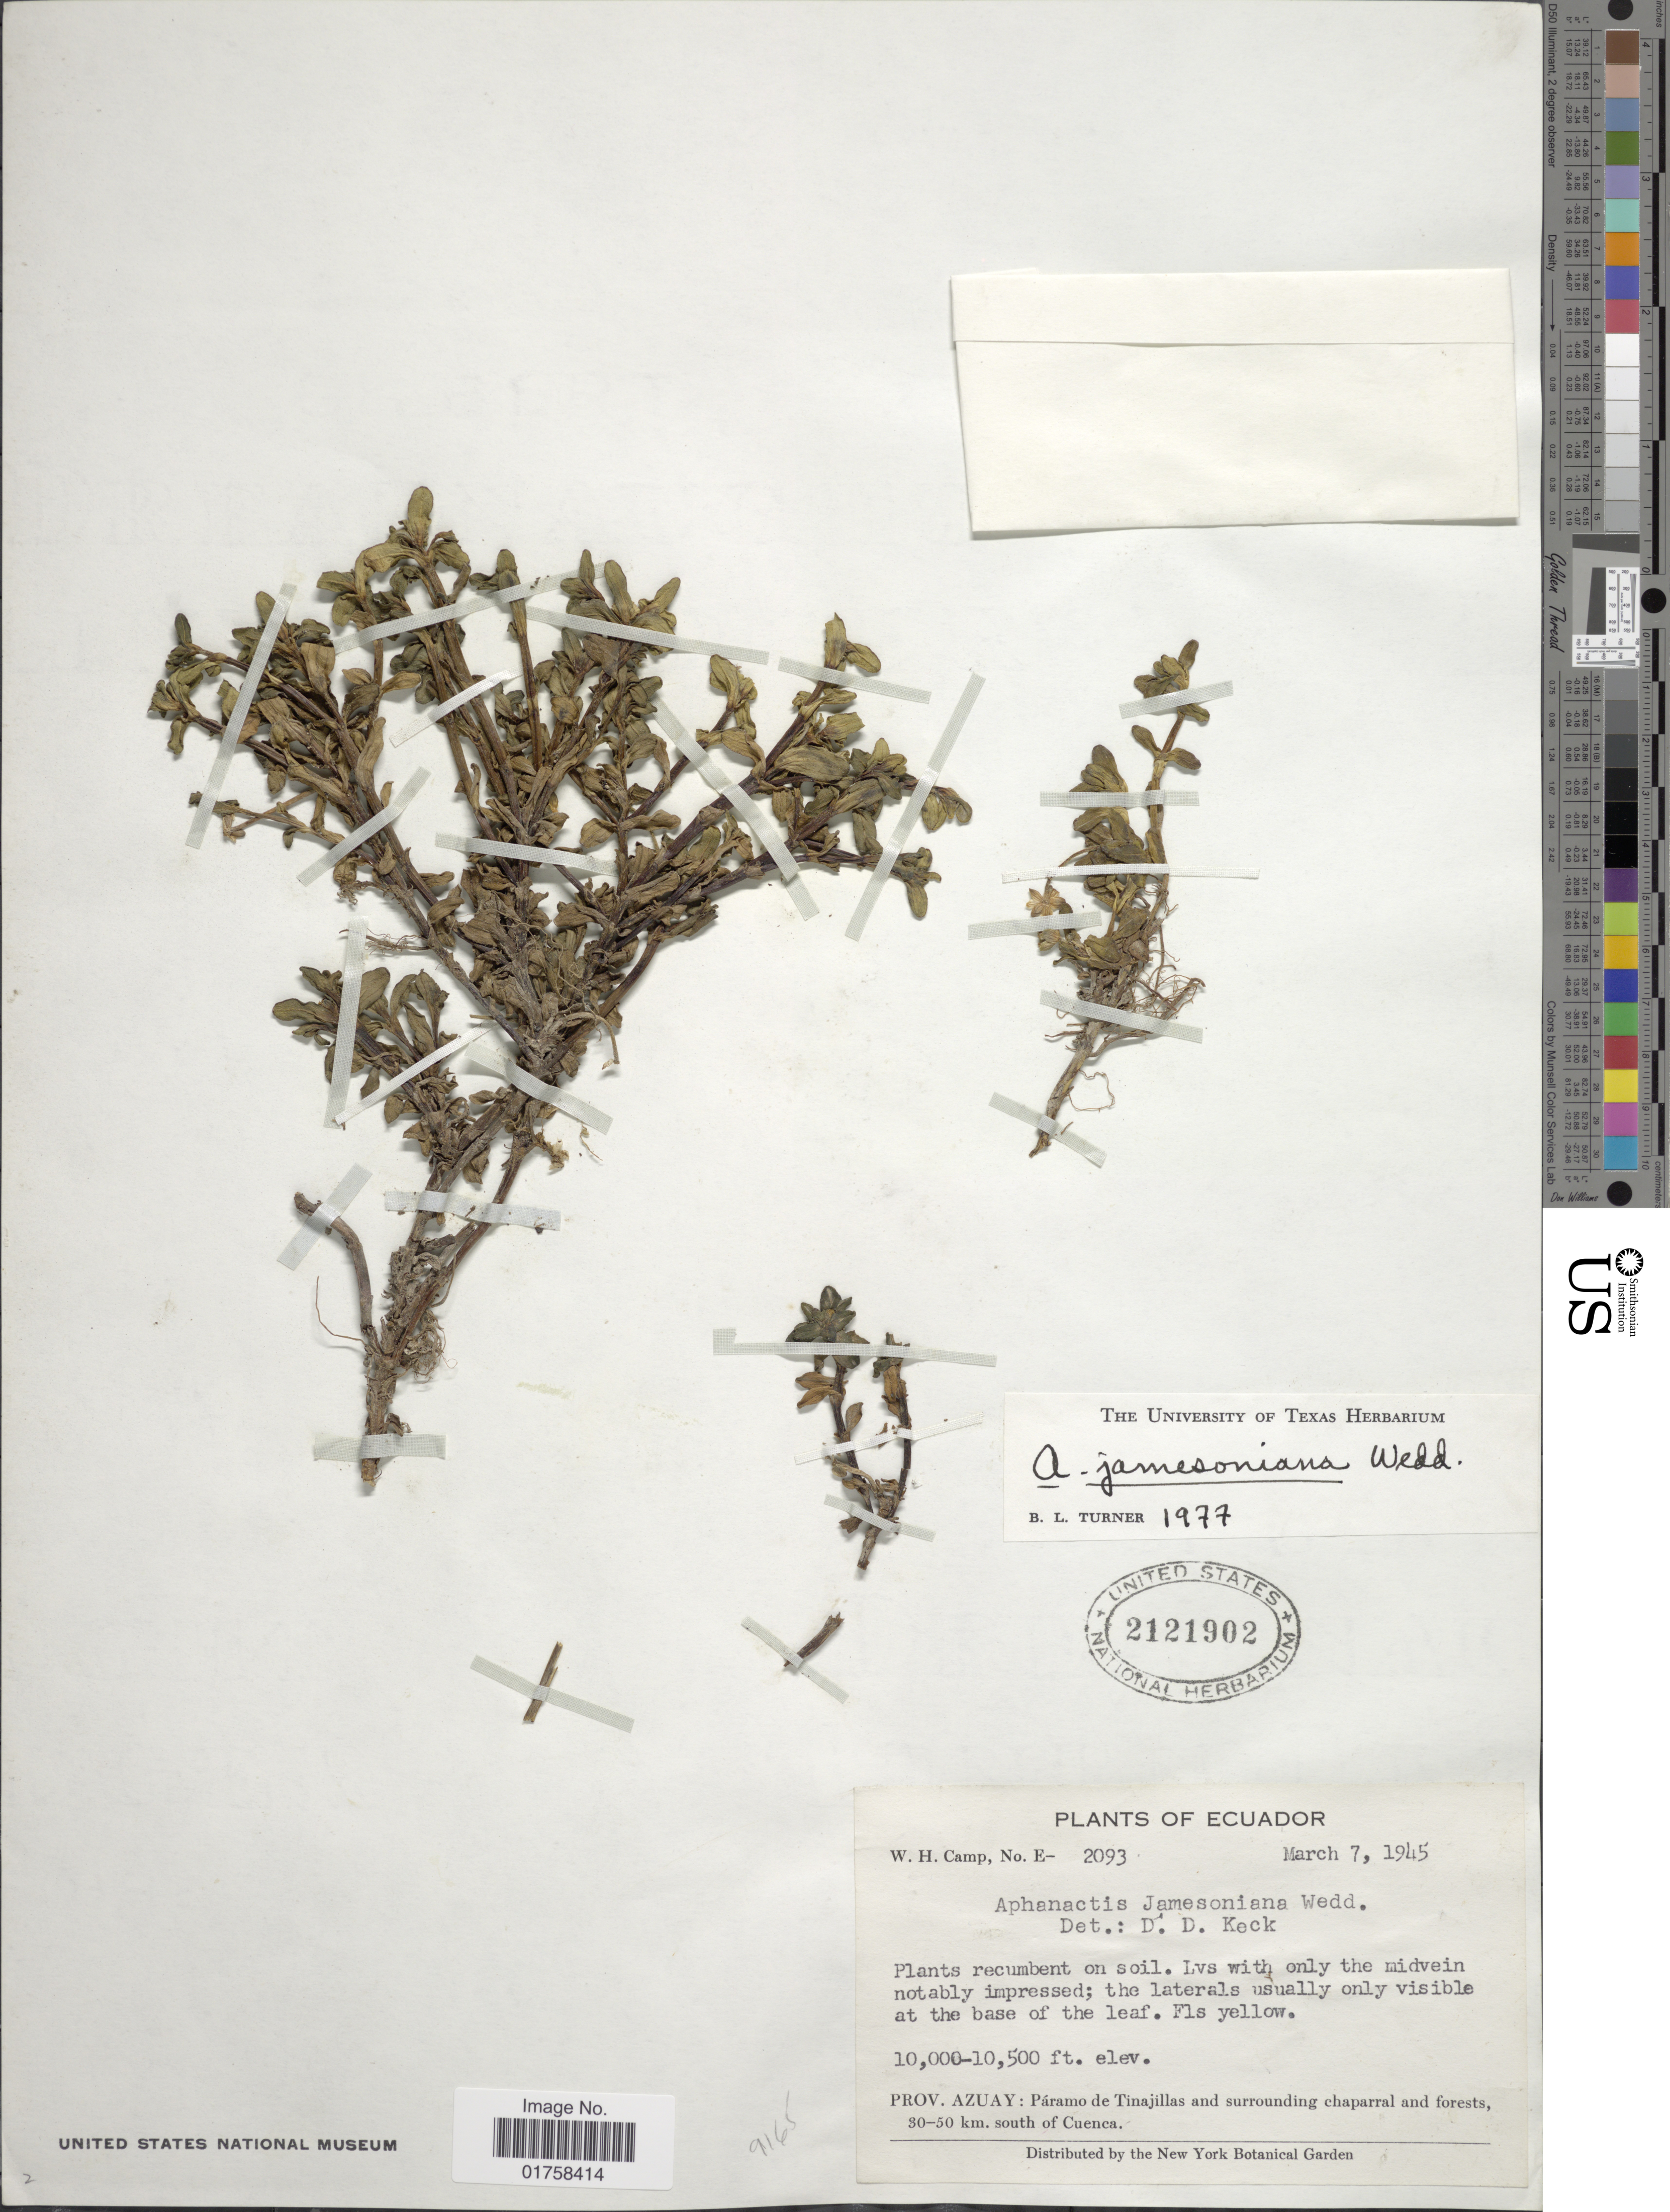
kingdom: Plantae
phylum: Tracheophyta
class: Magnoliopsida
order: Asterales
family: Asteraceae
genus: Aphanactis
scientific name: Aphanactis jamesoniana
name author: Wedd.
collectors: W. H. Camp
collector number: E-2093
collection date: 1945-03-07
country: Ecuador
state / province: Azuay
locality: Prov. Azuay: Paramo de Tinajillas and surrounding chaparral and forests, 30-50- km. south of Cuenca.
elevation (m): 3048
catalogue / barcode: US 2121902